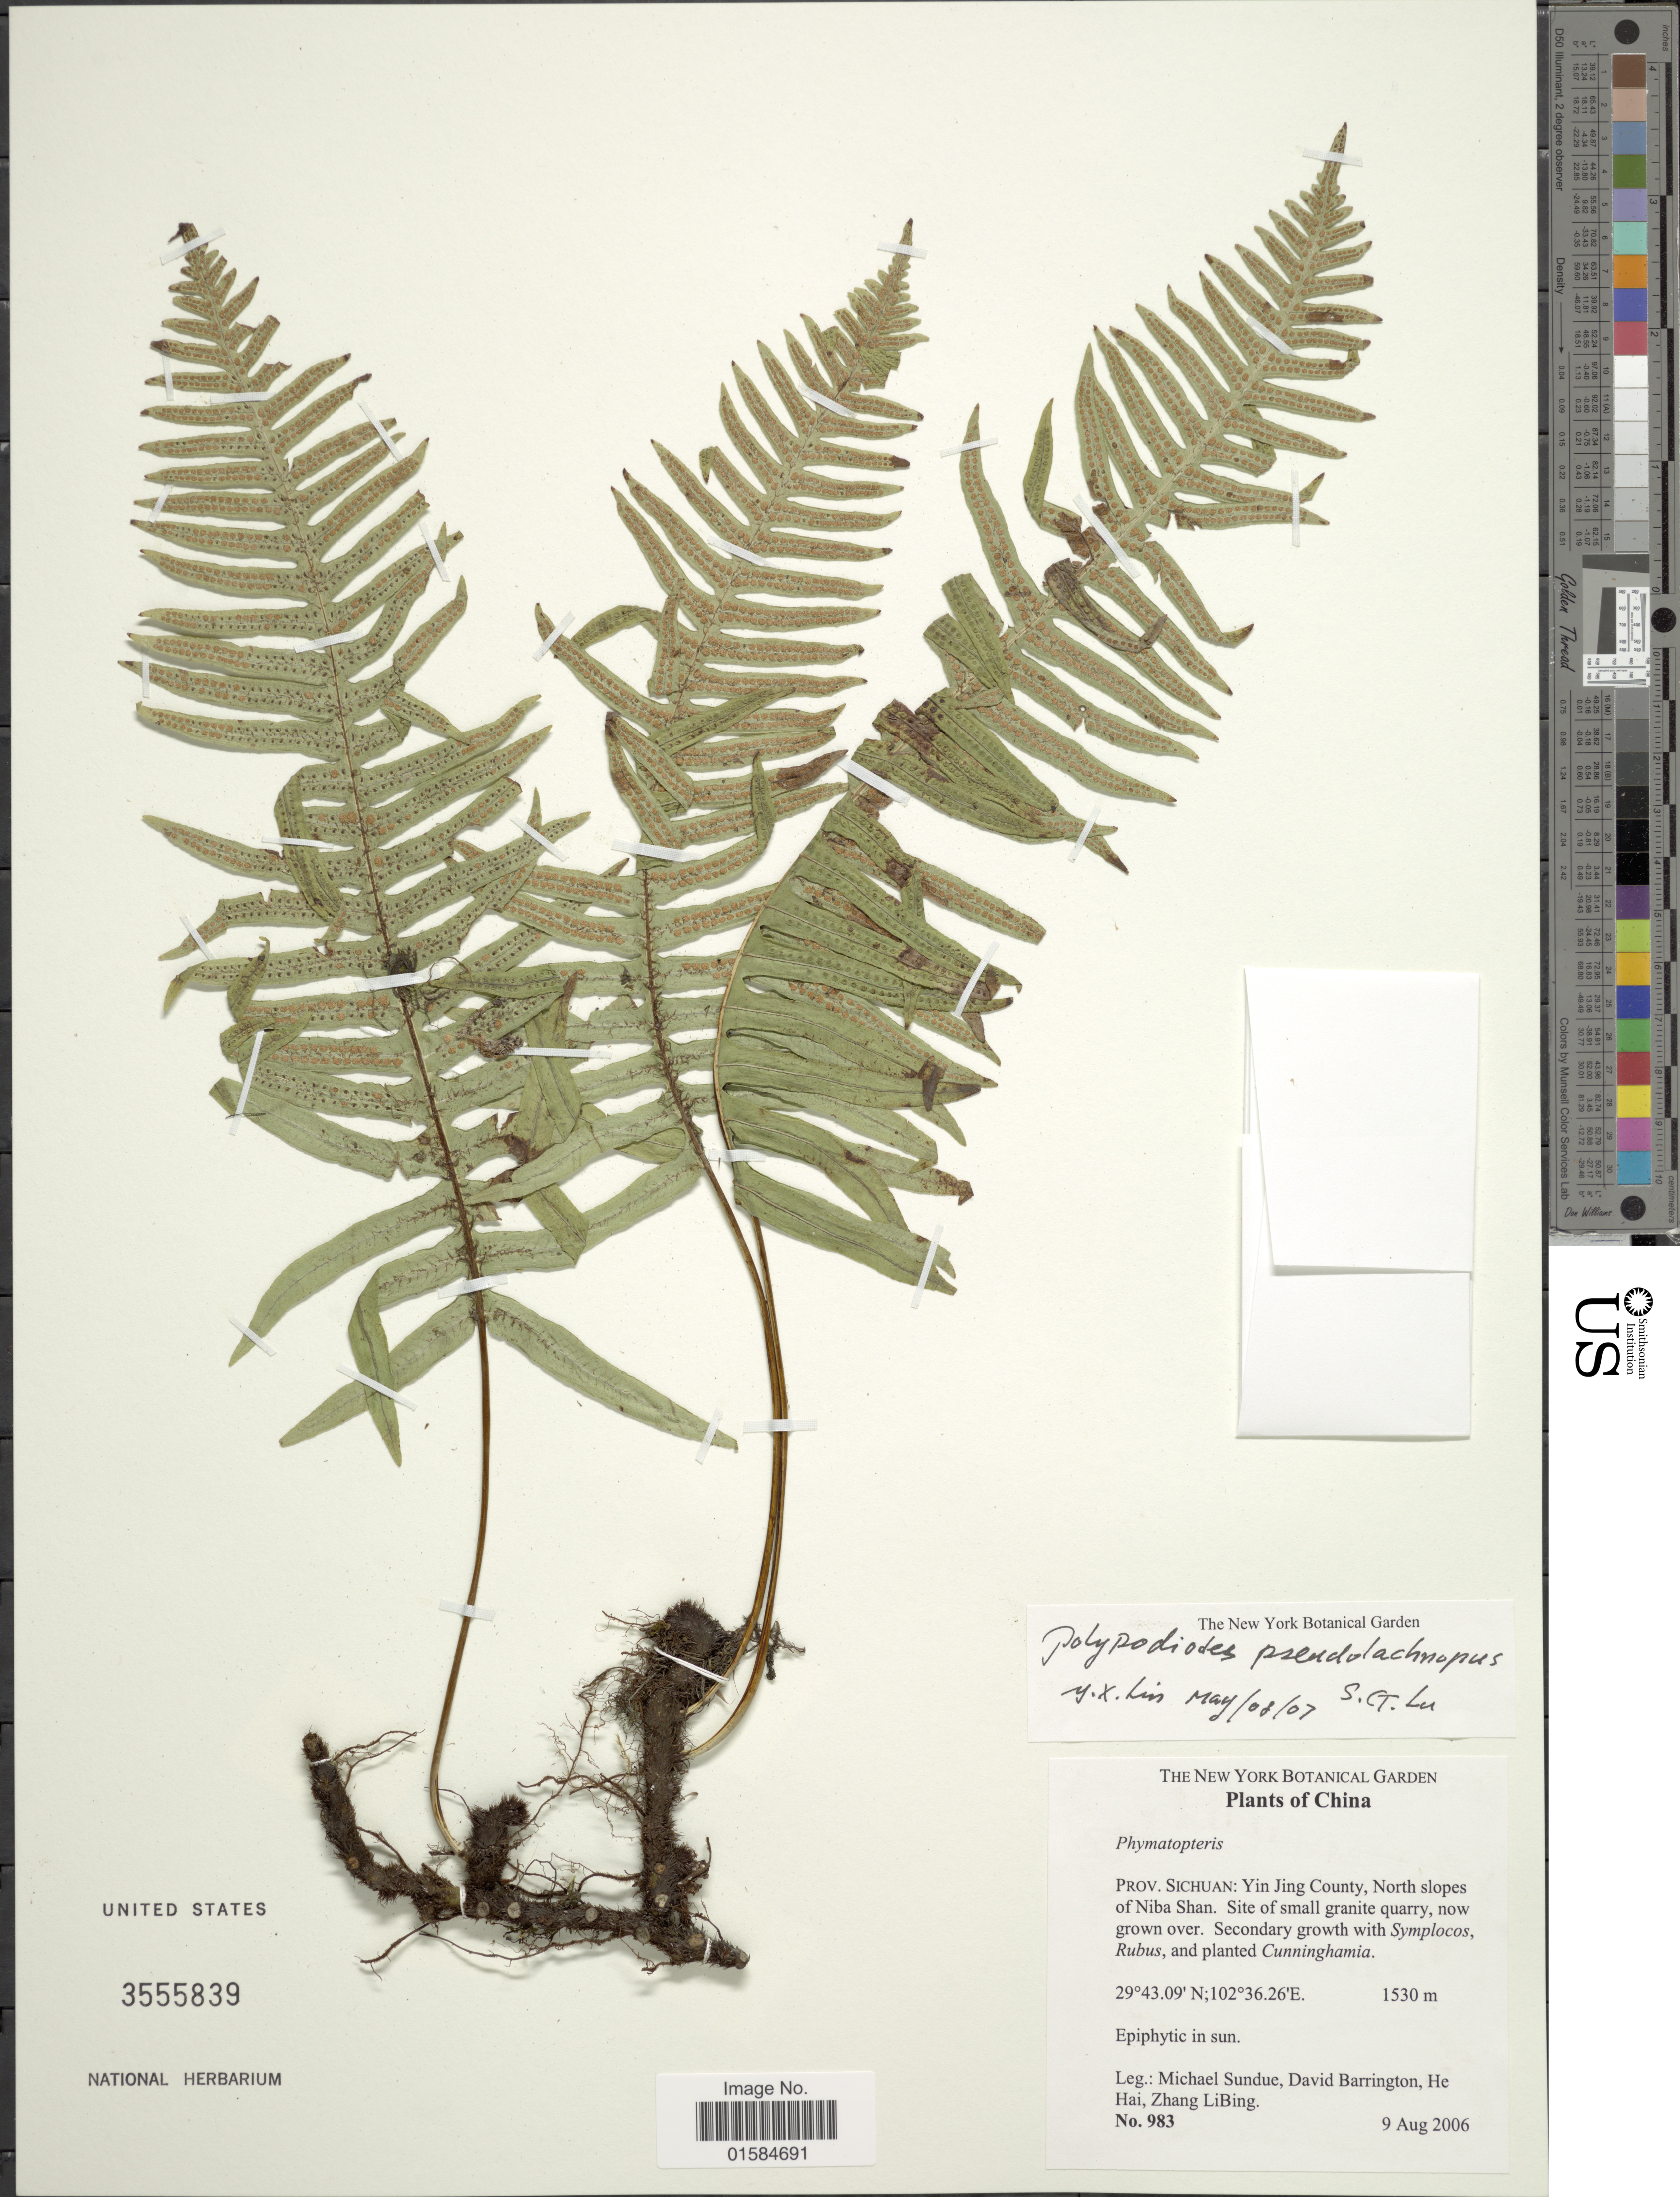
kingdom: Plantae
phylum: Tracheophyta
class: Polypodiopsida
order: Polypodiales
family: Polypodiaceae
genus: Goniophlebium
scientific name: Goniophlebium lachnopus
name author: (Wall. ex Hook.) J. Sm.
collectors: M. Sundue, D. S. Barrington, H. Hai & Z. LiBing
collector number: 983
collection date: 2006-08-09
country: China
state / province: Sichuan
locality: Prov. Sichuan: Yin Jing County, north slopes of Niba Shan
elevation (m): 1530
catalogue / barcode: US 3555839